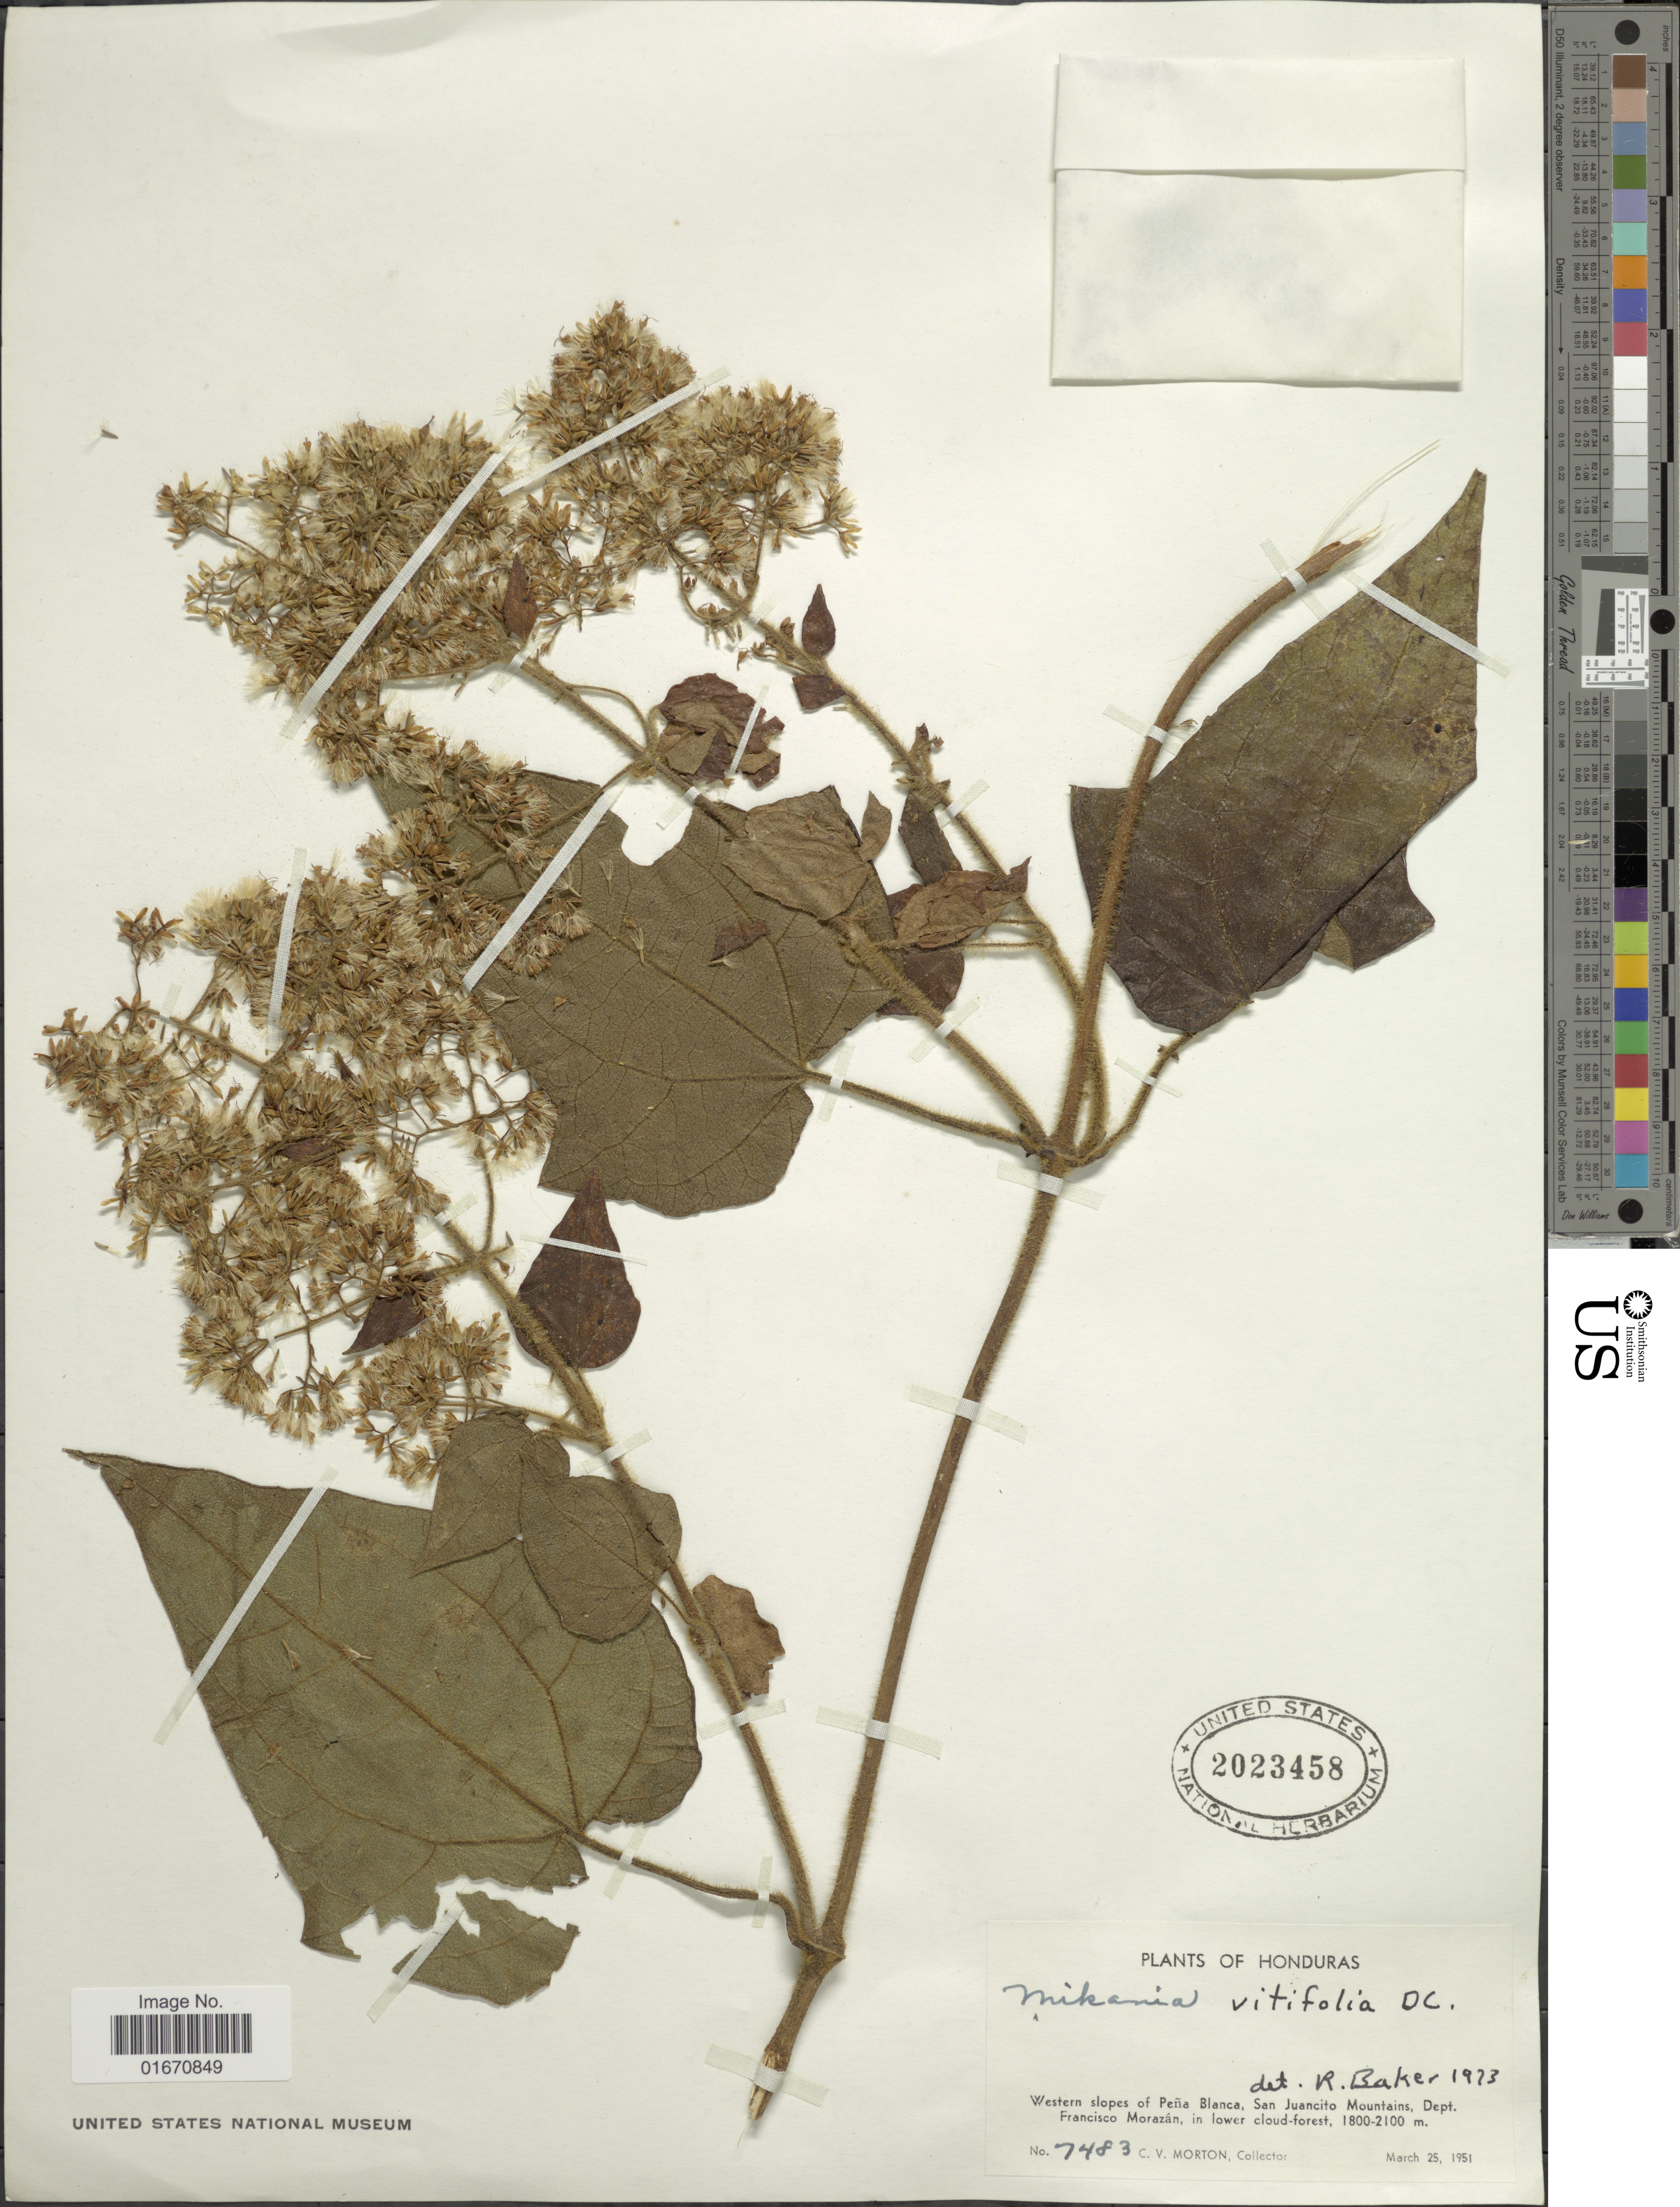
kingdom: Plantae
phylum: Tracheophyta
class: Magnoliopsida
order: Asterales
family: Asteraceae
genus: Mikania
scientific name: Mikania pyramidata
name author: Donn. Sm.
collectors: C. V. Morton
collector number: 7483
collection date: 1951-03-25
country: Honduras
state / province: Fco. Morazán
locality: Western slopes of Pena Blanca, San Juancito Mountains, Dept. Francisco Morazan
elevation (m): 1800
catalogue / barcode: US 2023458